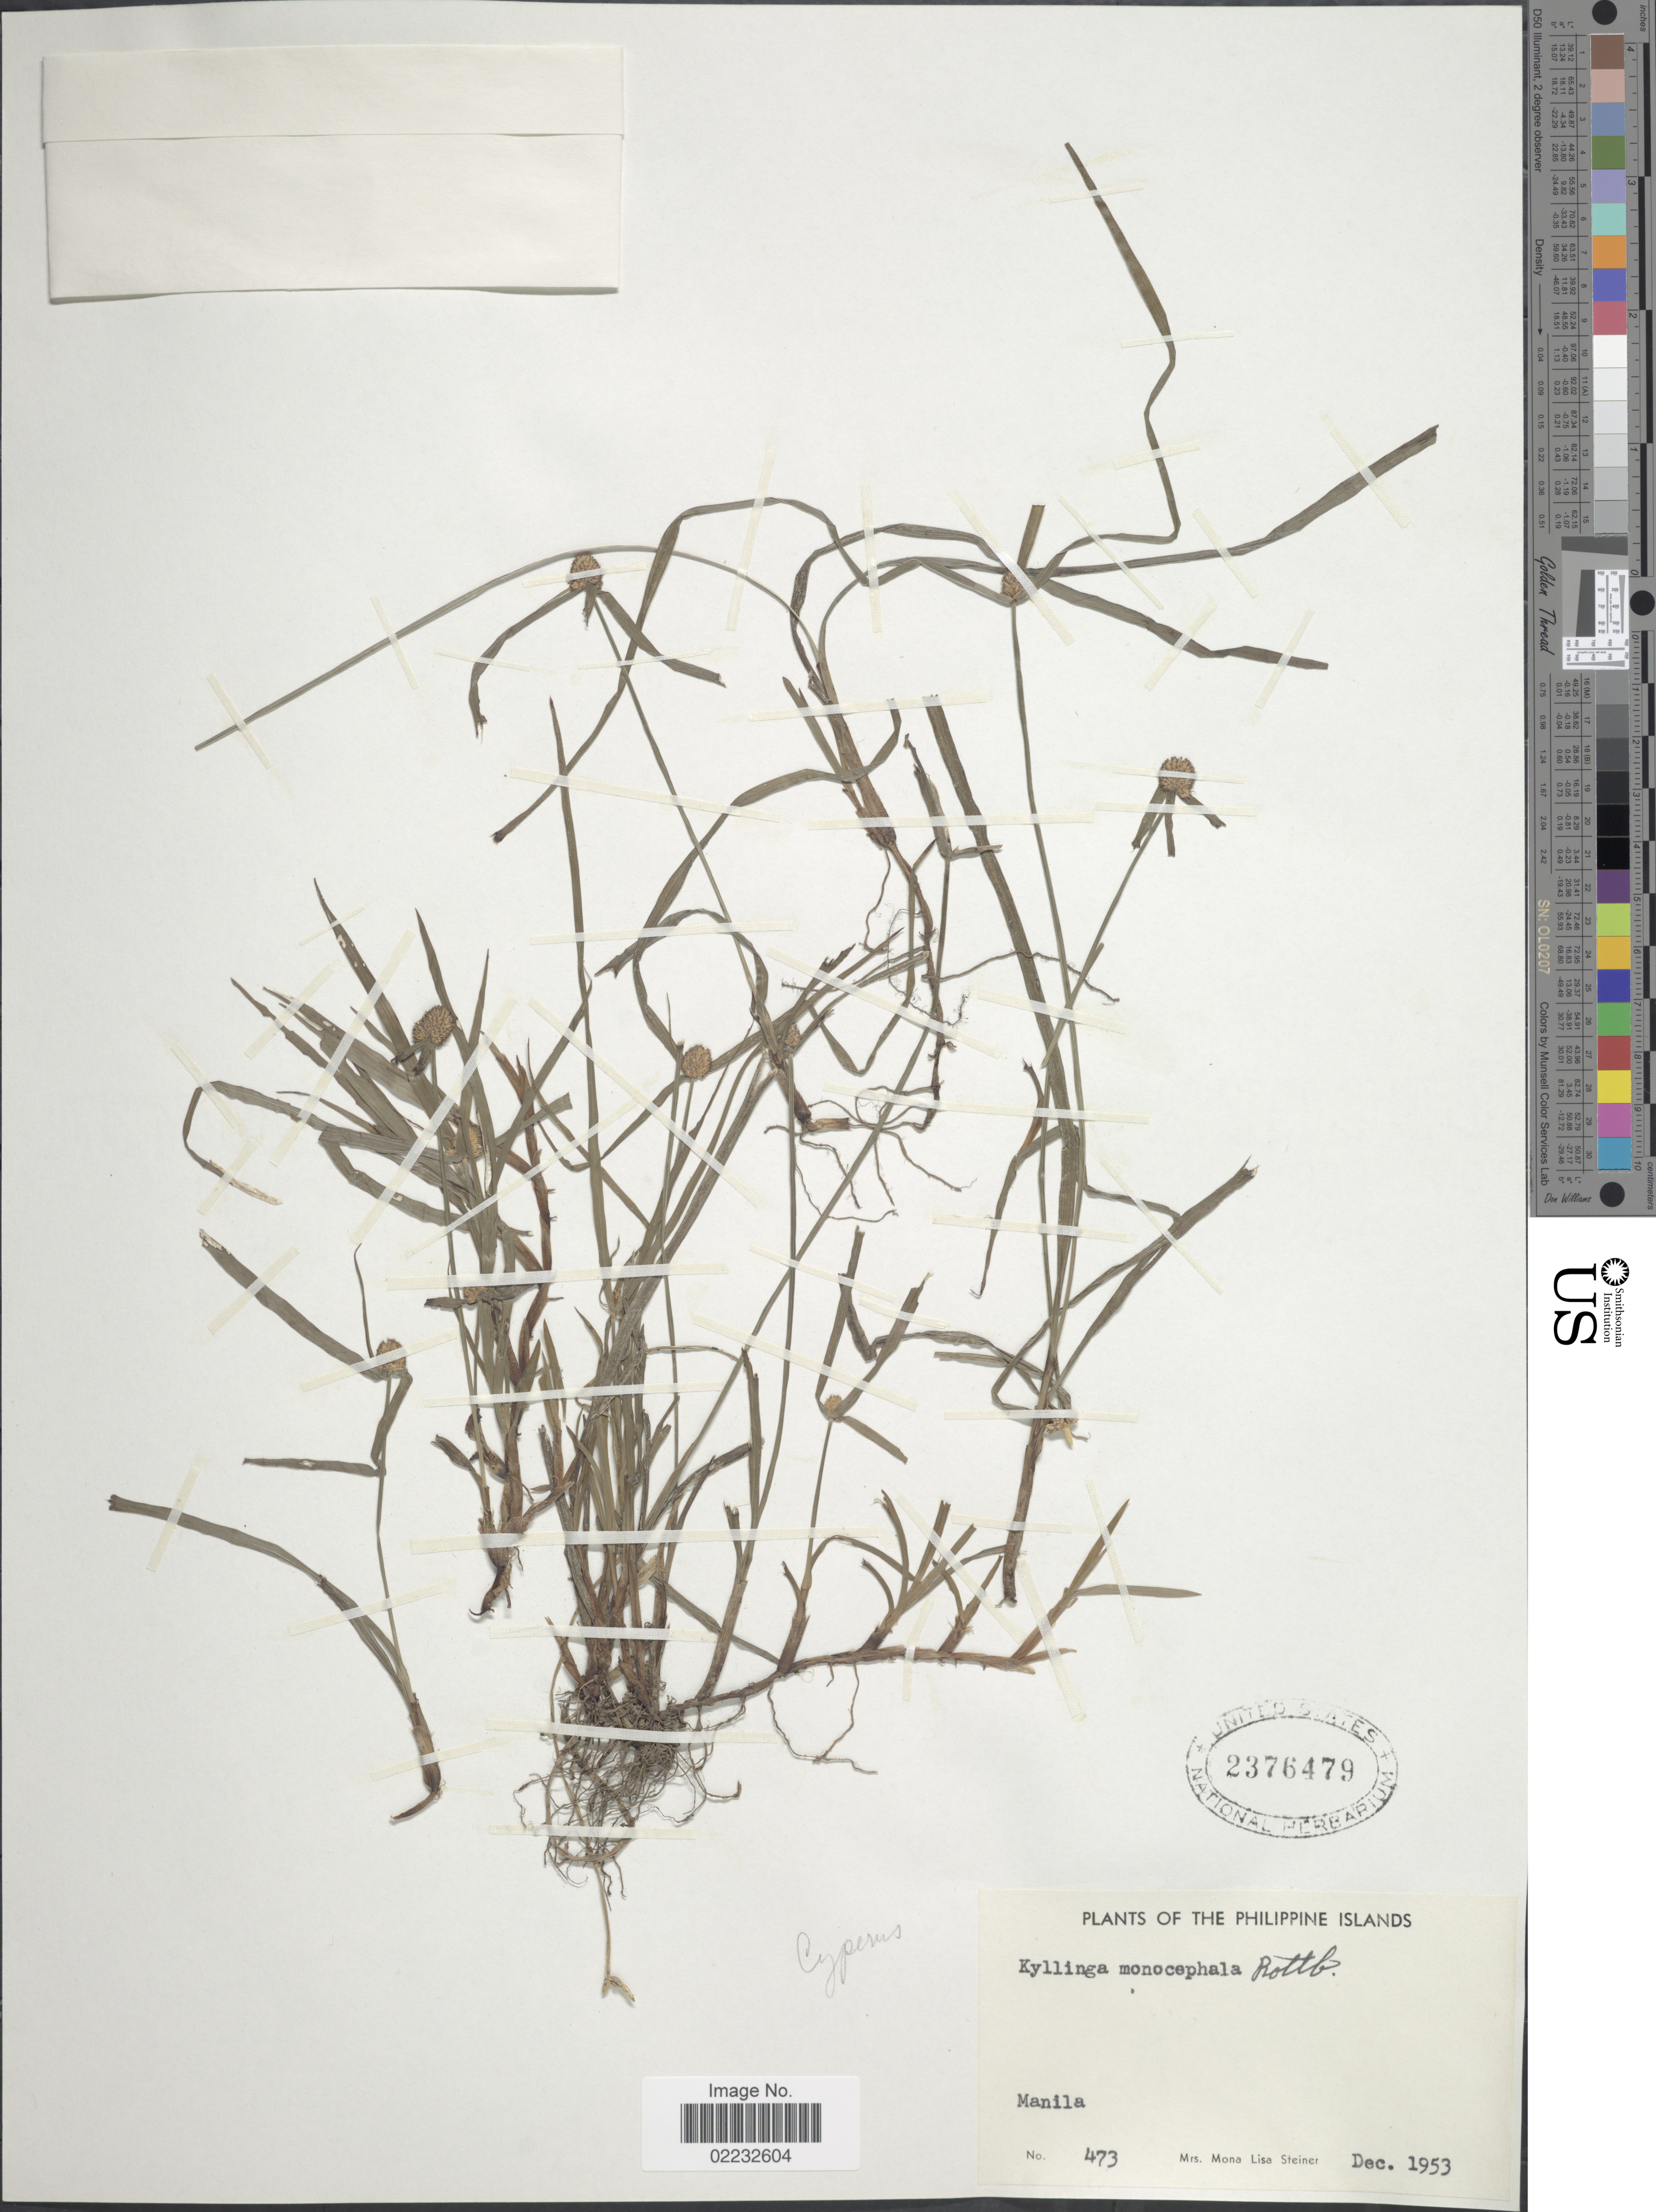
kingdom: Plantae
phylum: Tracheophyta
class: Liliopsida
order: Poales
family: Cyperaceae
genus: Cyperus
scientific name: Cyperus sp.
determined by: Strong, Mark T., (BOT), Smithsonian Institution - National Museum of Natural History (UNITED STATES)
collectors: M. Steiner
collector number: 473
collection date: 1953-12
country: Philippines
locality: Manila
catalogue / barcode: US 2376479